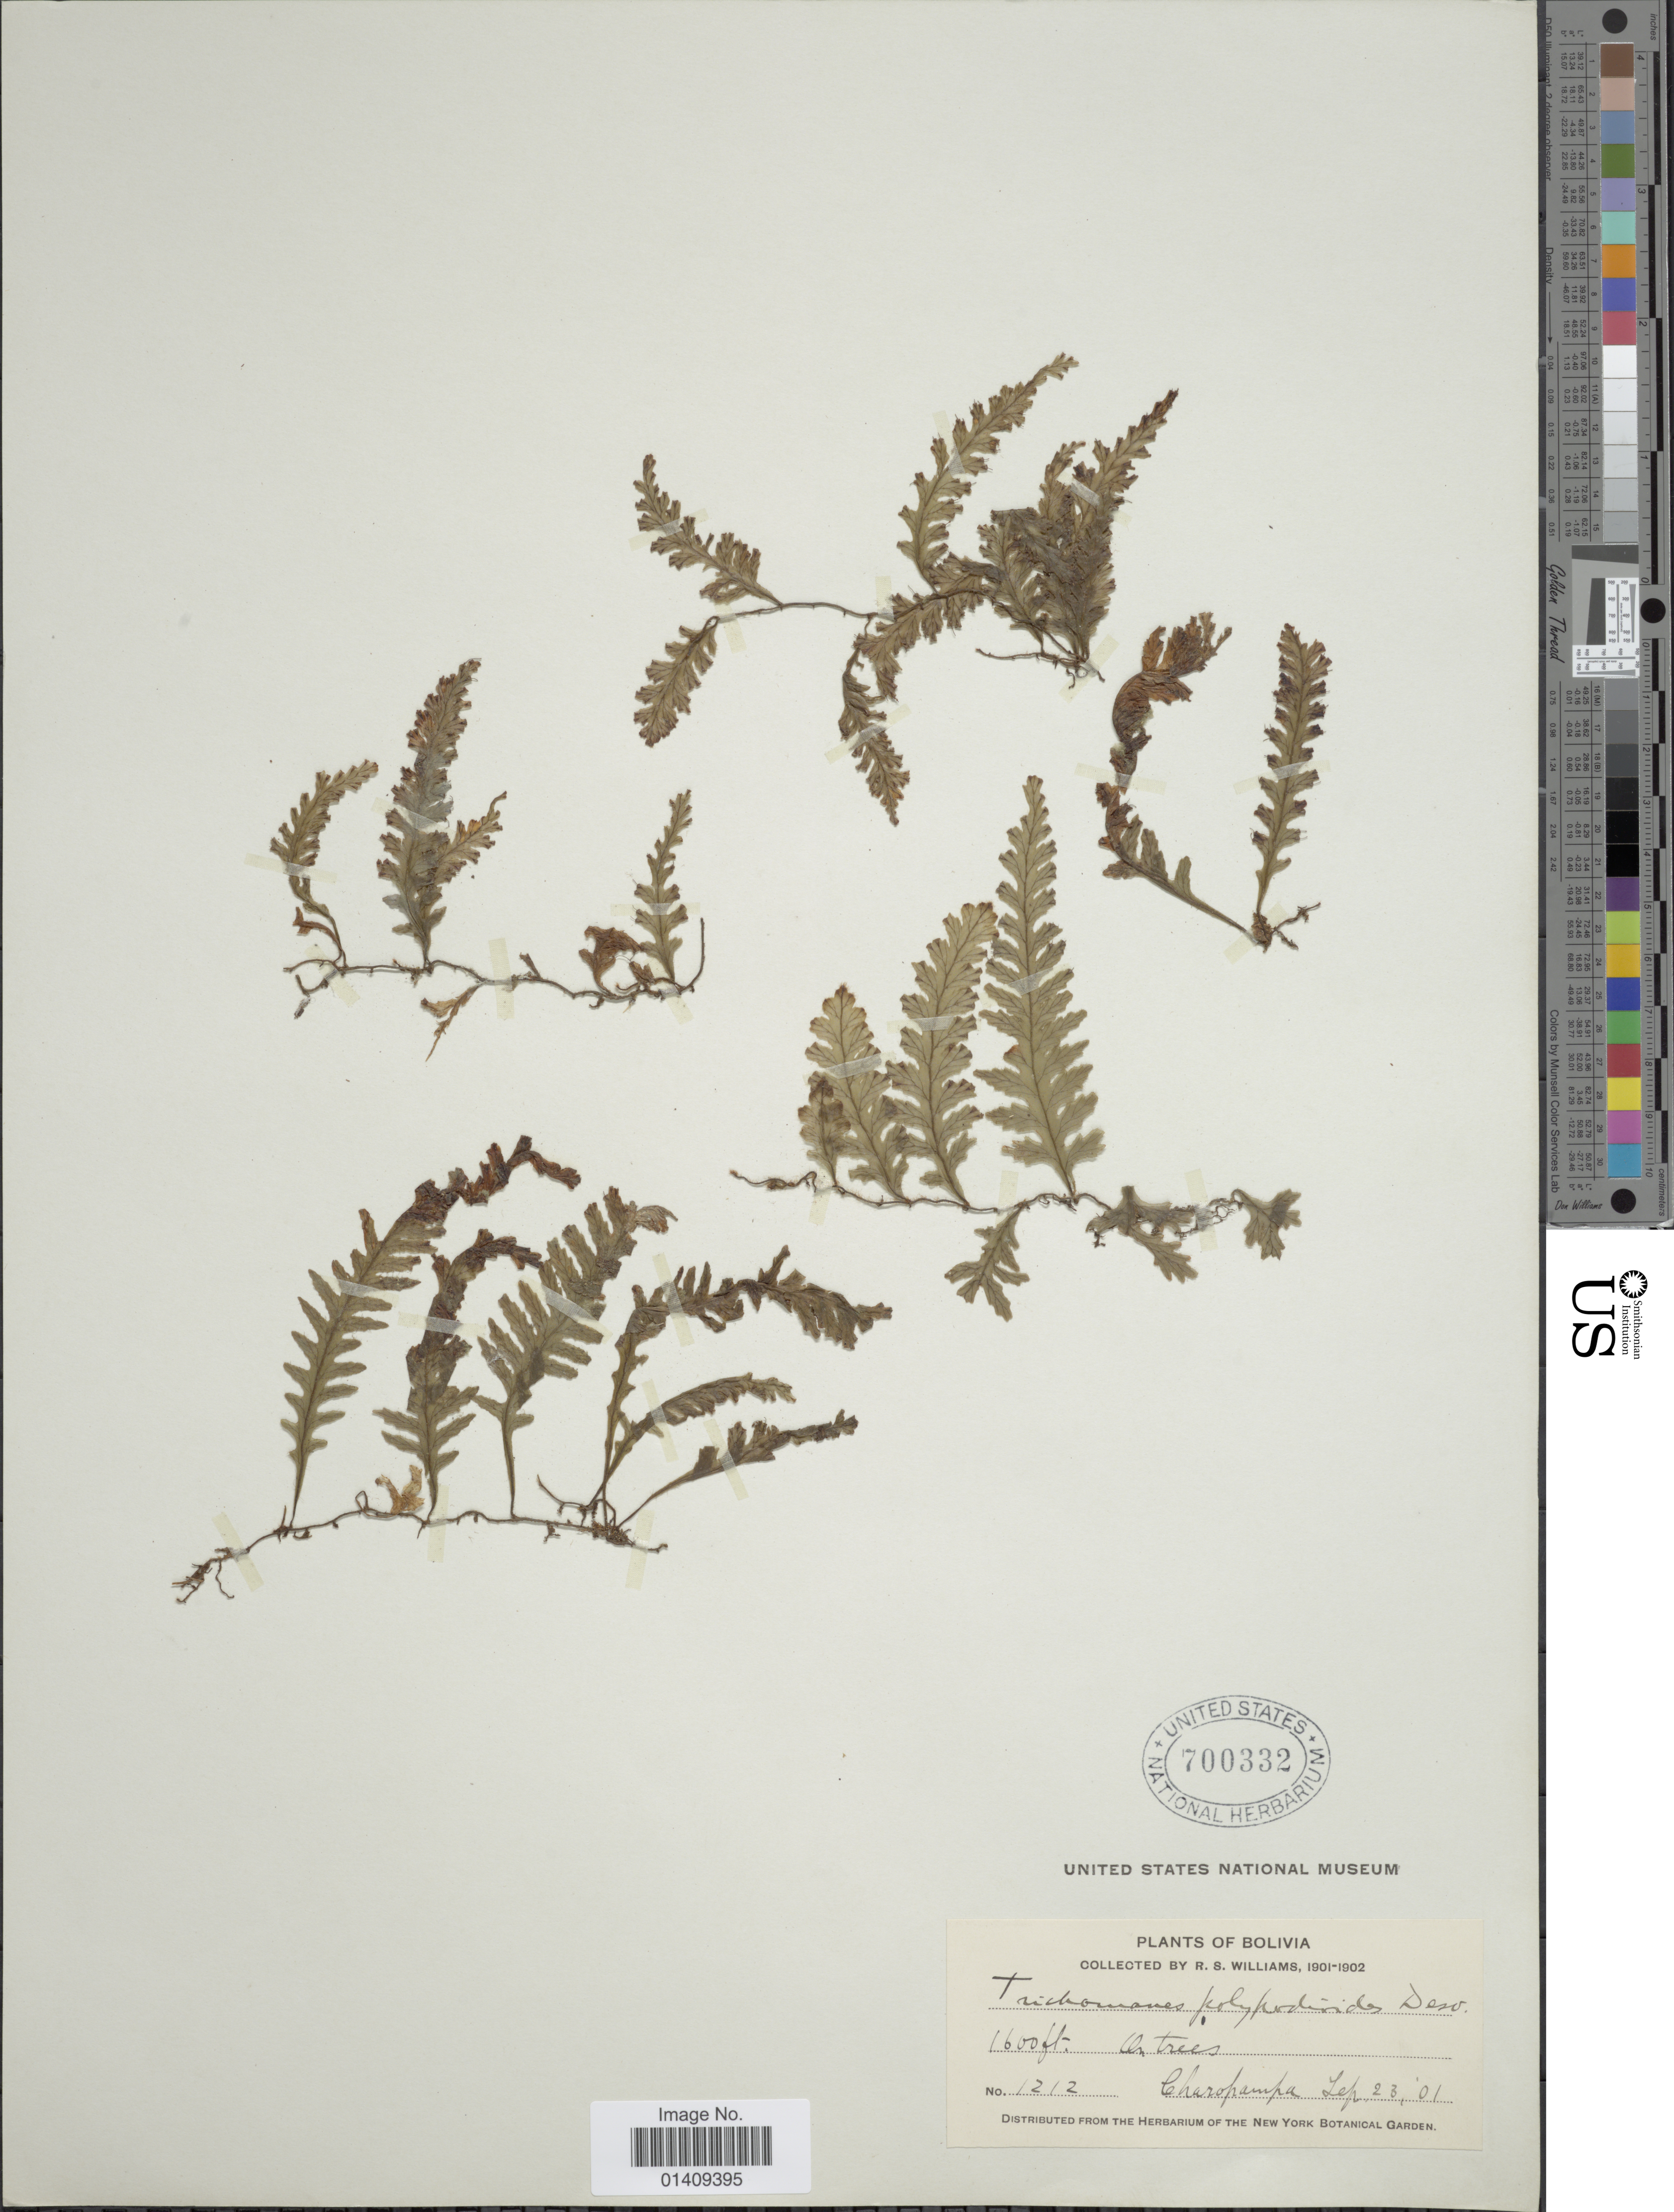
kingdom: Plantae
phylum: Tracheophyta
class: Polypodiopsida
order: Hymenophyllales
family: Hymenophyllaceae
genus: Trichomanes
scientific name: Trichomanes polypodioides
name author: L.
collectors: R. S. Williams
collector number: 1212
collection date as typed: Sep. 23, 1901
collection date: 1901-09-23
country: Bolivia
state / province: La Páz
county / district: Larecaja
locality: Charopampa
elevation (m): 488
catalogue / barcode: US 700332